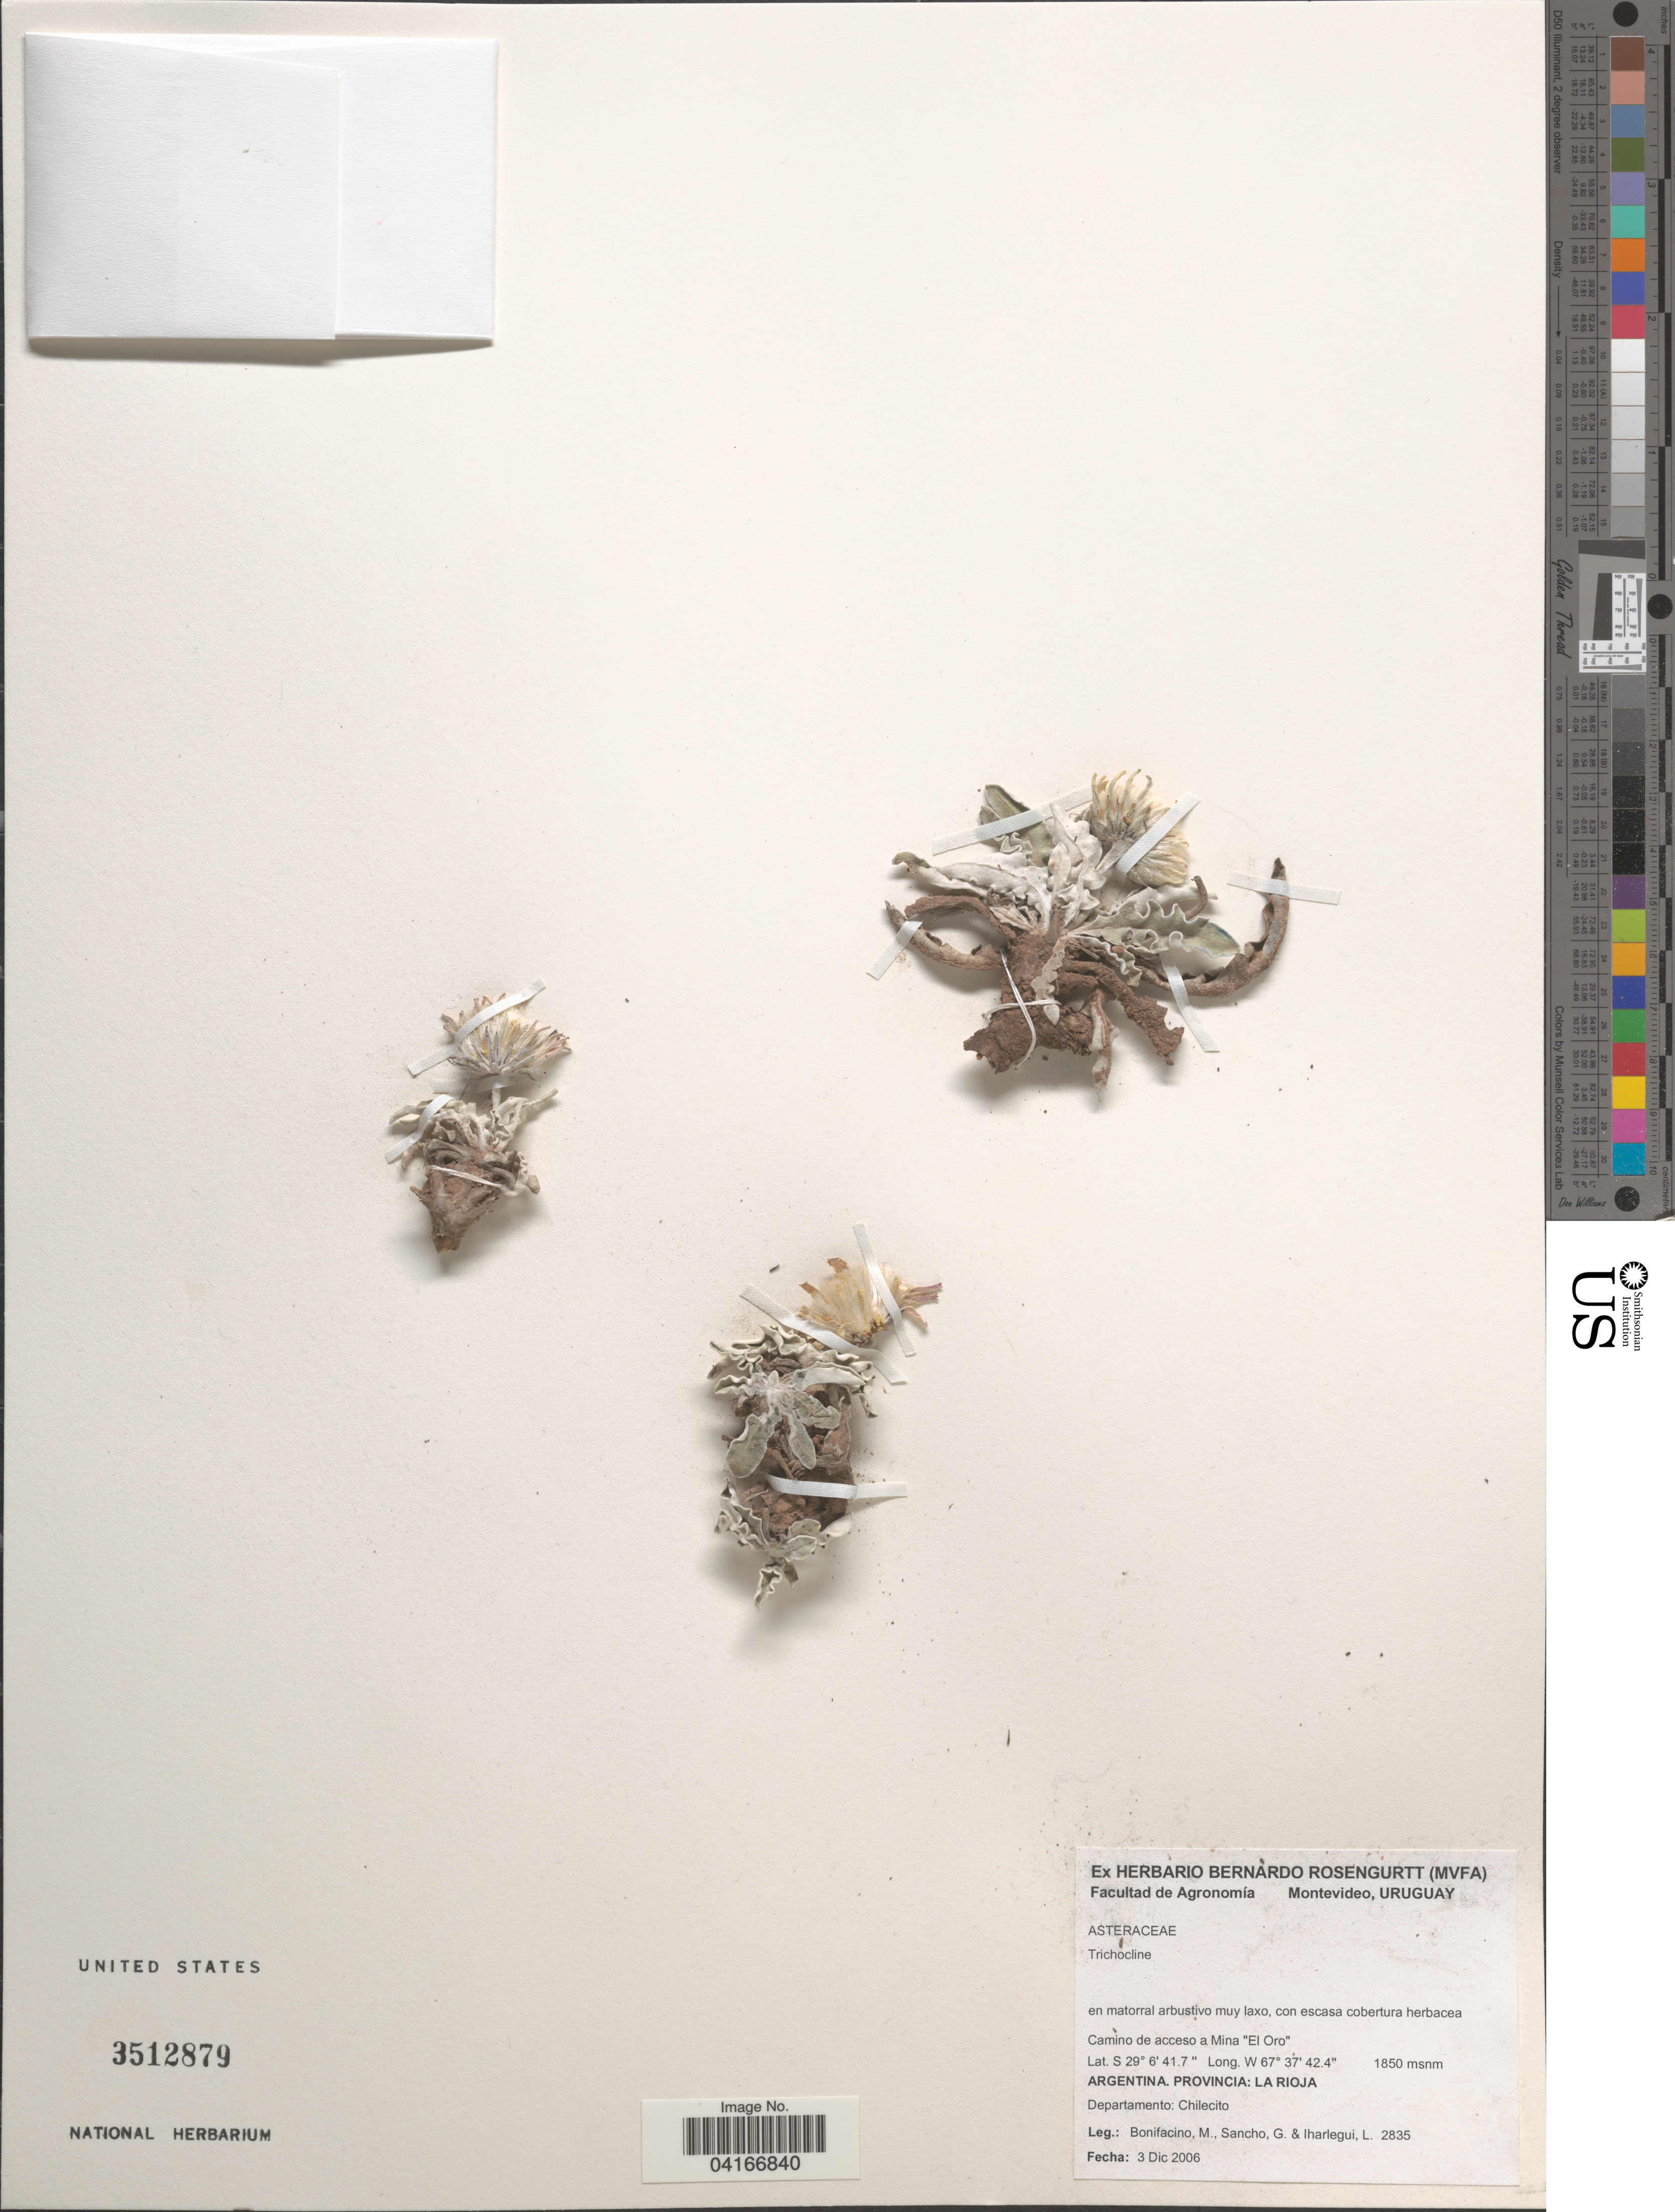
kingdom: Plantae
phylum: Tracheophyta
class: Magnoliopsida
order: Asterales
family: Asteraceae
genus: Trichocline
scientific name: Trichocline sp.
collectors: M. Bonifacino, G. Sancho & L. Iharlegui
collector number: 2835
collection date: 2006-12-03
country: Argentina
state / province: La Rioja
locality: Camino de acceso a Mina "El Oro". Departamento: Chilecito.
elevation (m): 1850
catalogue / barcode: US 3512879